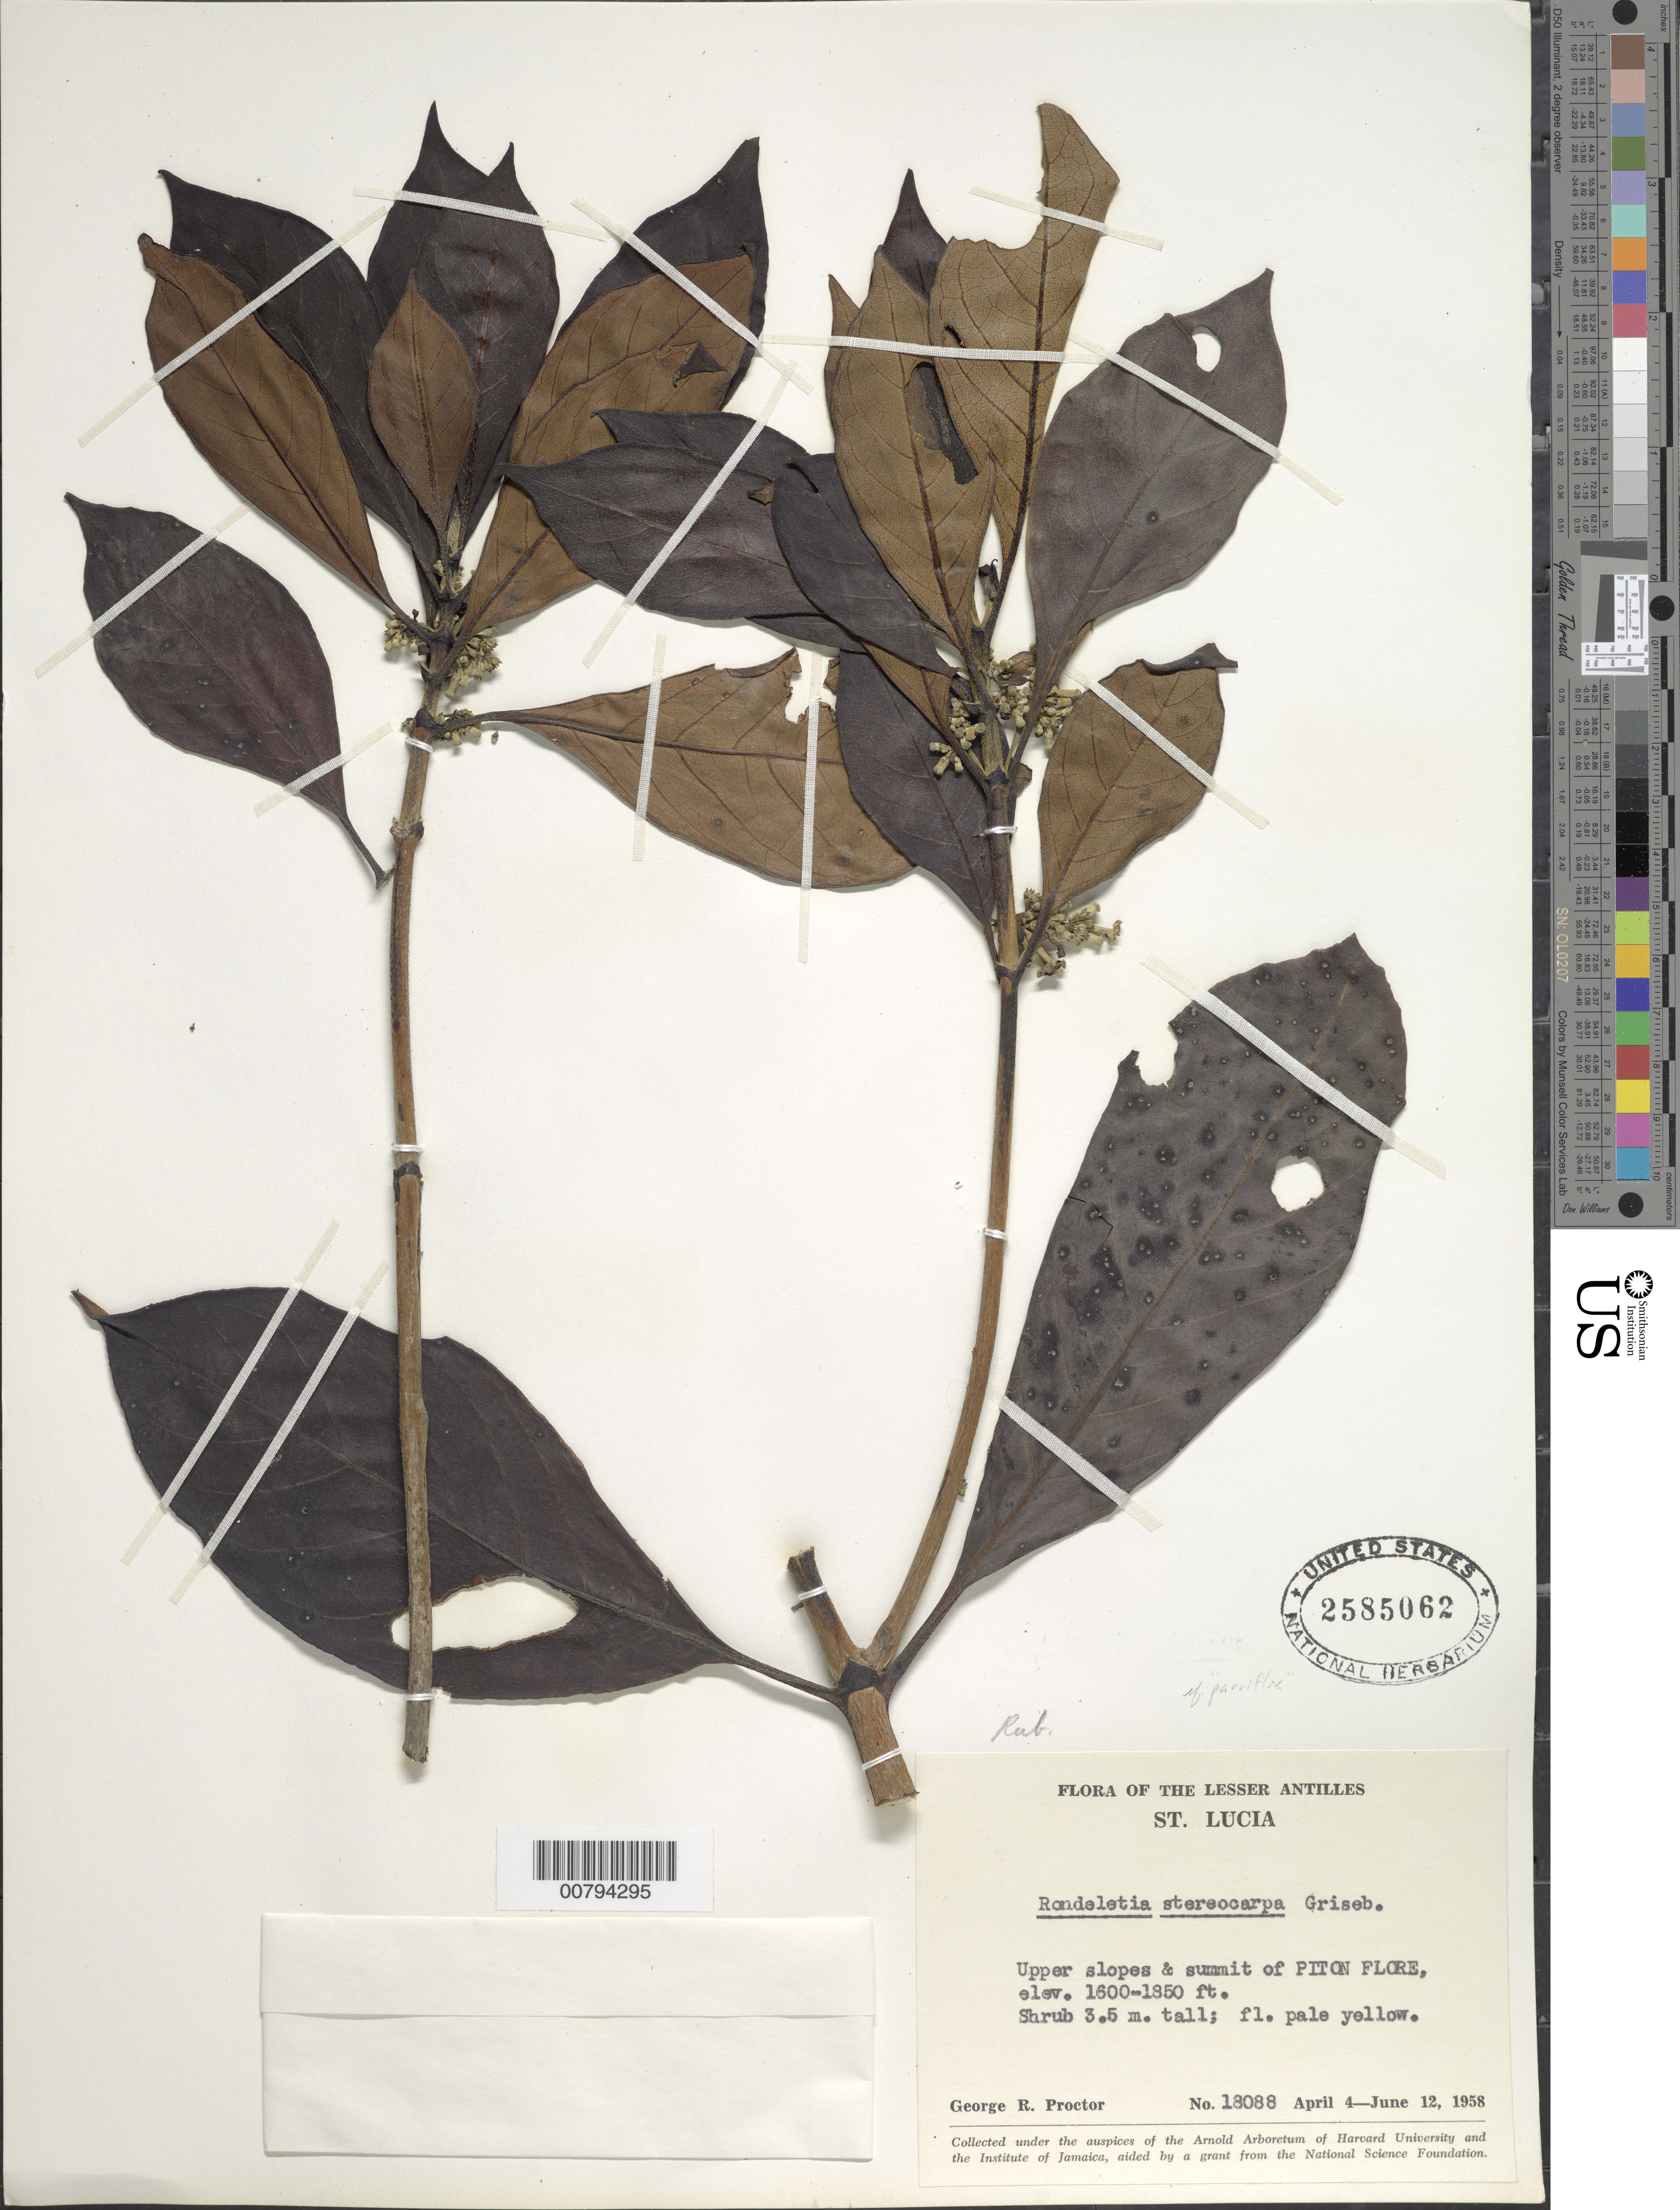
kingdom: Plantae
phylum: Tracheophyta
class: Magnoliopsida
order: Gentianales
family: Rubiaceae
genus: Rondeletia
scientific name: Rondeletia parviflora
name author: Poir.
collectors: G. R. Proctor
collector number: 18088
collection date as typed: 04 Apr 1958 to 12 Jun 1958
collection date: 1958-04-04/1958-06-12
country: St. Lucia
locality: Upper slopes and summit of Piton Flore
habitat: Upper slopes and summit of piton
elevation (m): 488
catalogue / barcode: US 2585062